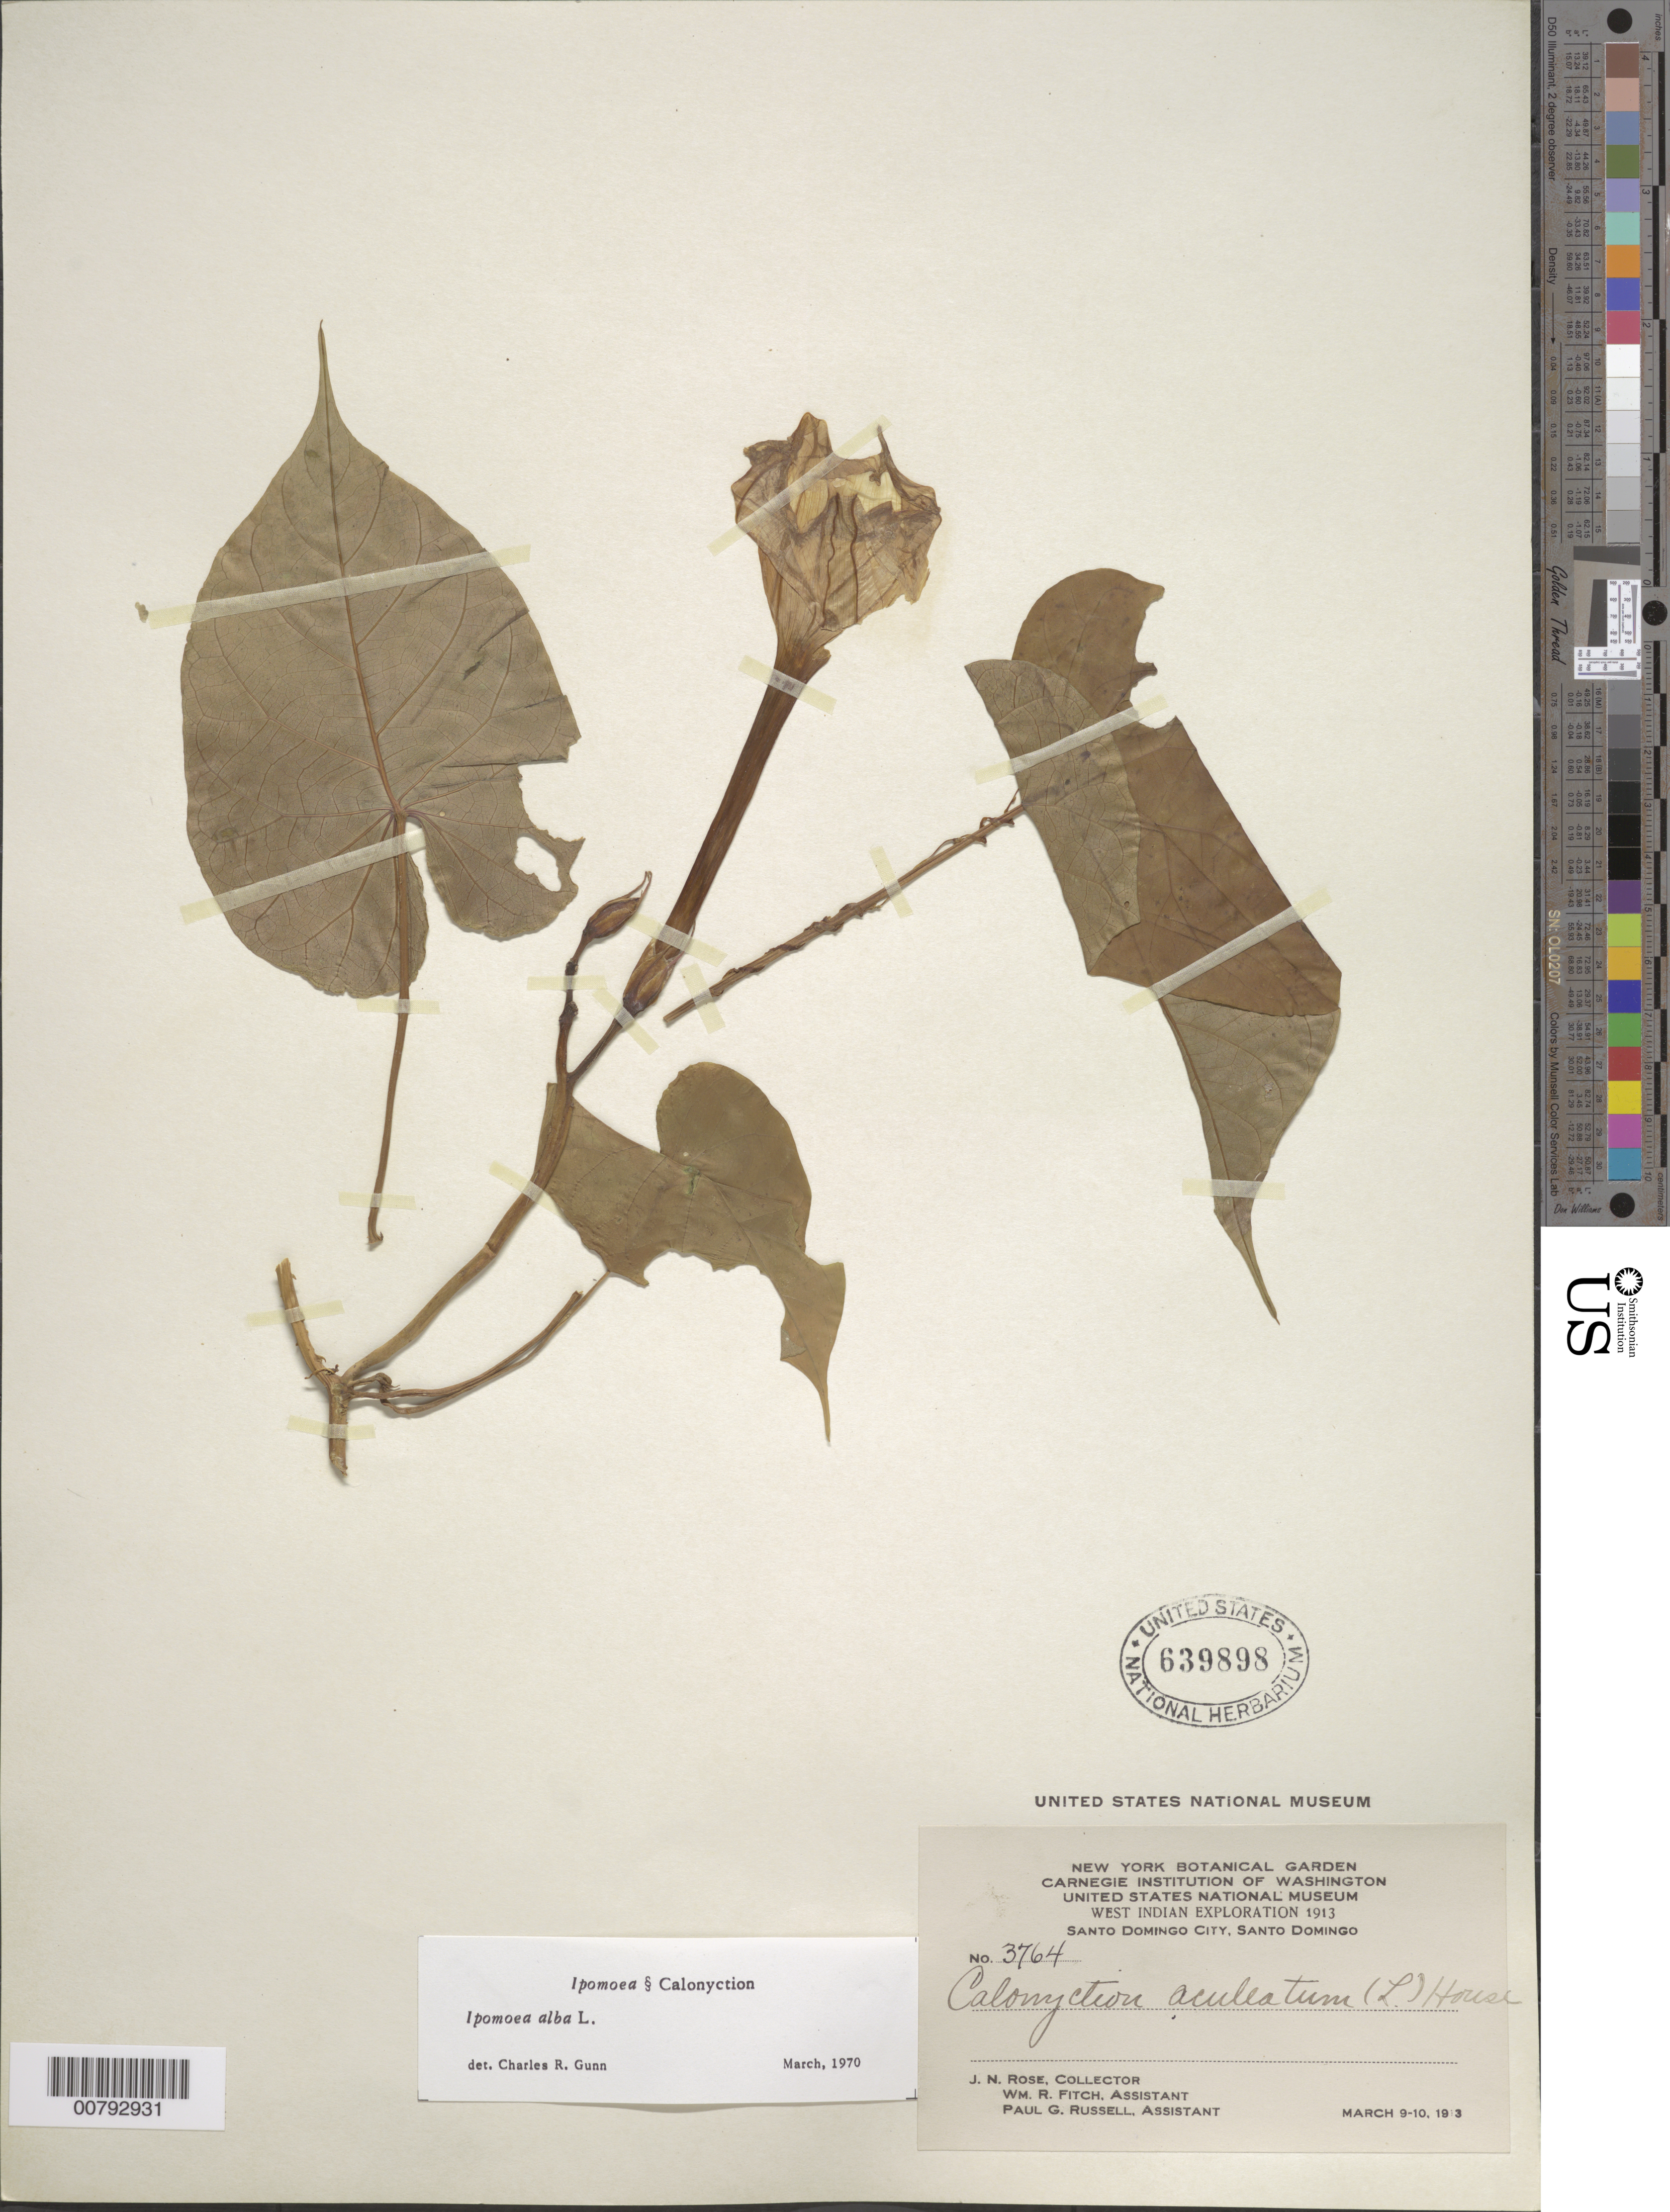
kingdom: Plantae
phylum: Tracheophyta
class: Magnoliopsida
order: Solanales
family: Convolvulaceae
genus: Ipomoea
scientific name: Ipomoea alba L.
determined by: Gunn, C. R., (BARC), United States Department of Agriculture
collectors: J. N. Rose, W. R. Fitch & P. G. Russell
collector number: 3764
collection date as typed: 09 Mar 1913 to 10 Mar 1913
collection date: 1913-03-09/1913-03-10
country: Dominican Republic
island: Hispaniola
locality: Santo Domingo City.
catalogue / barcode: US 639898